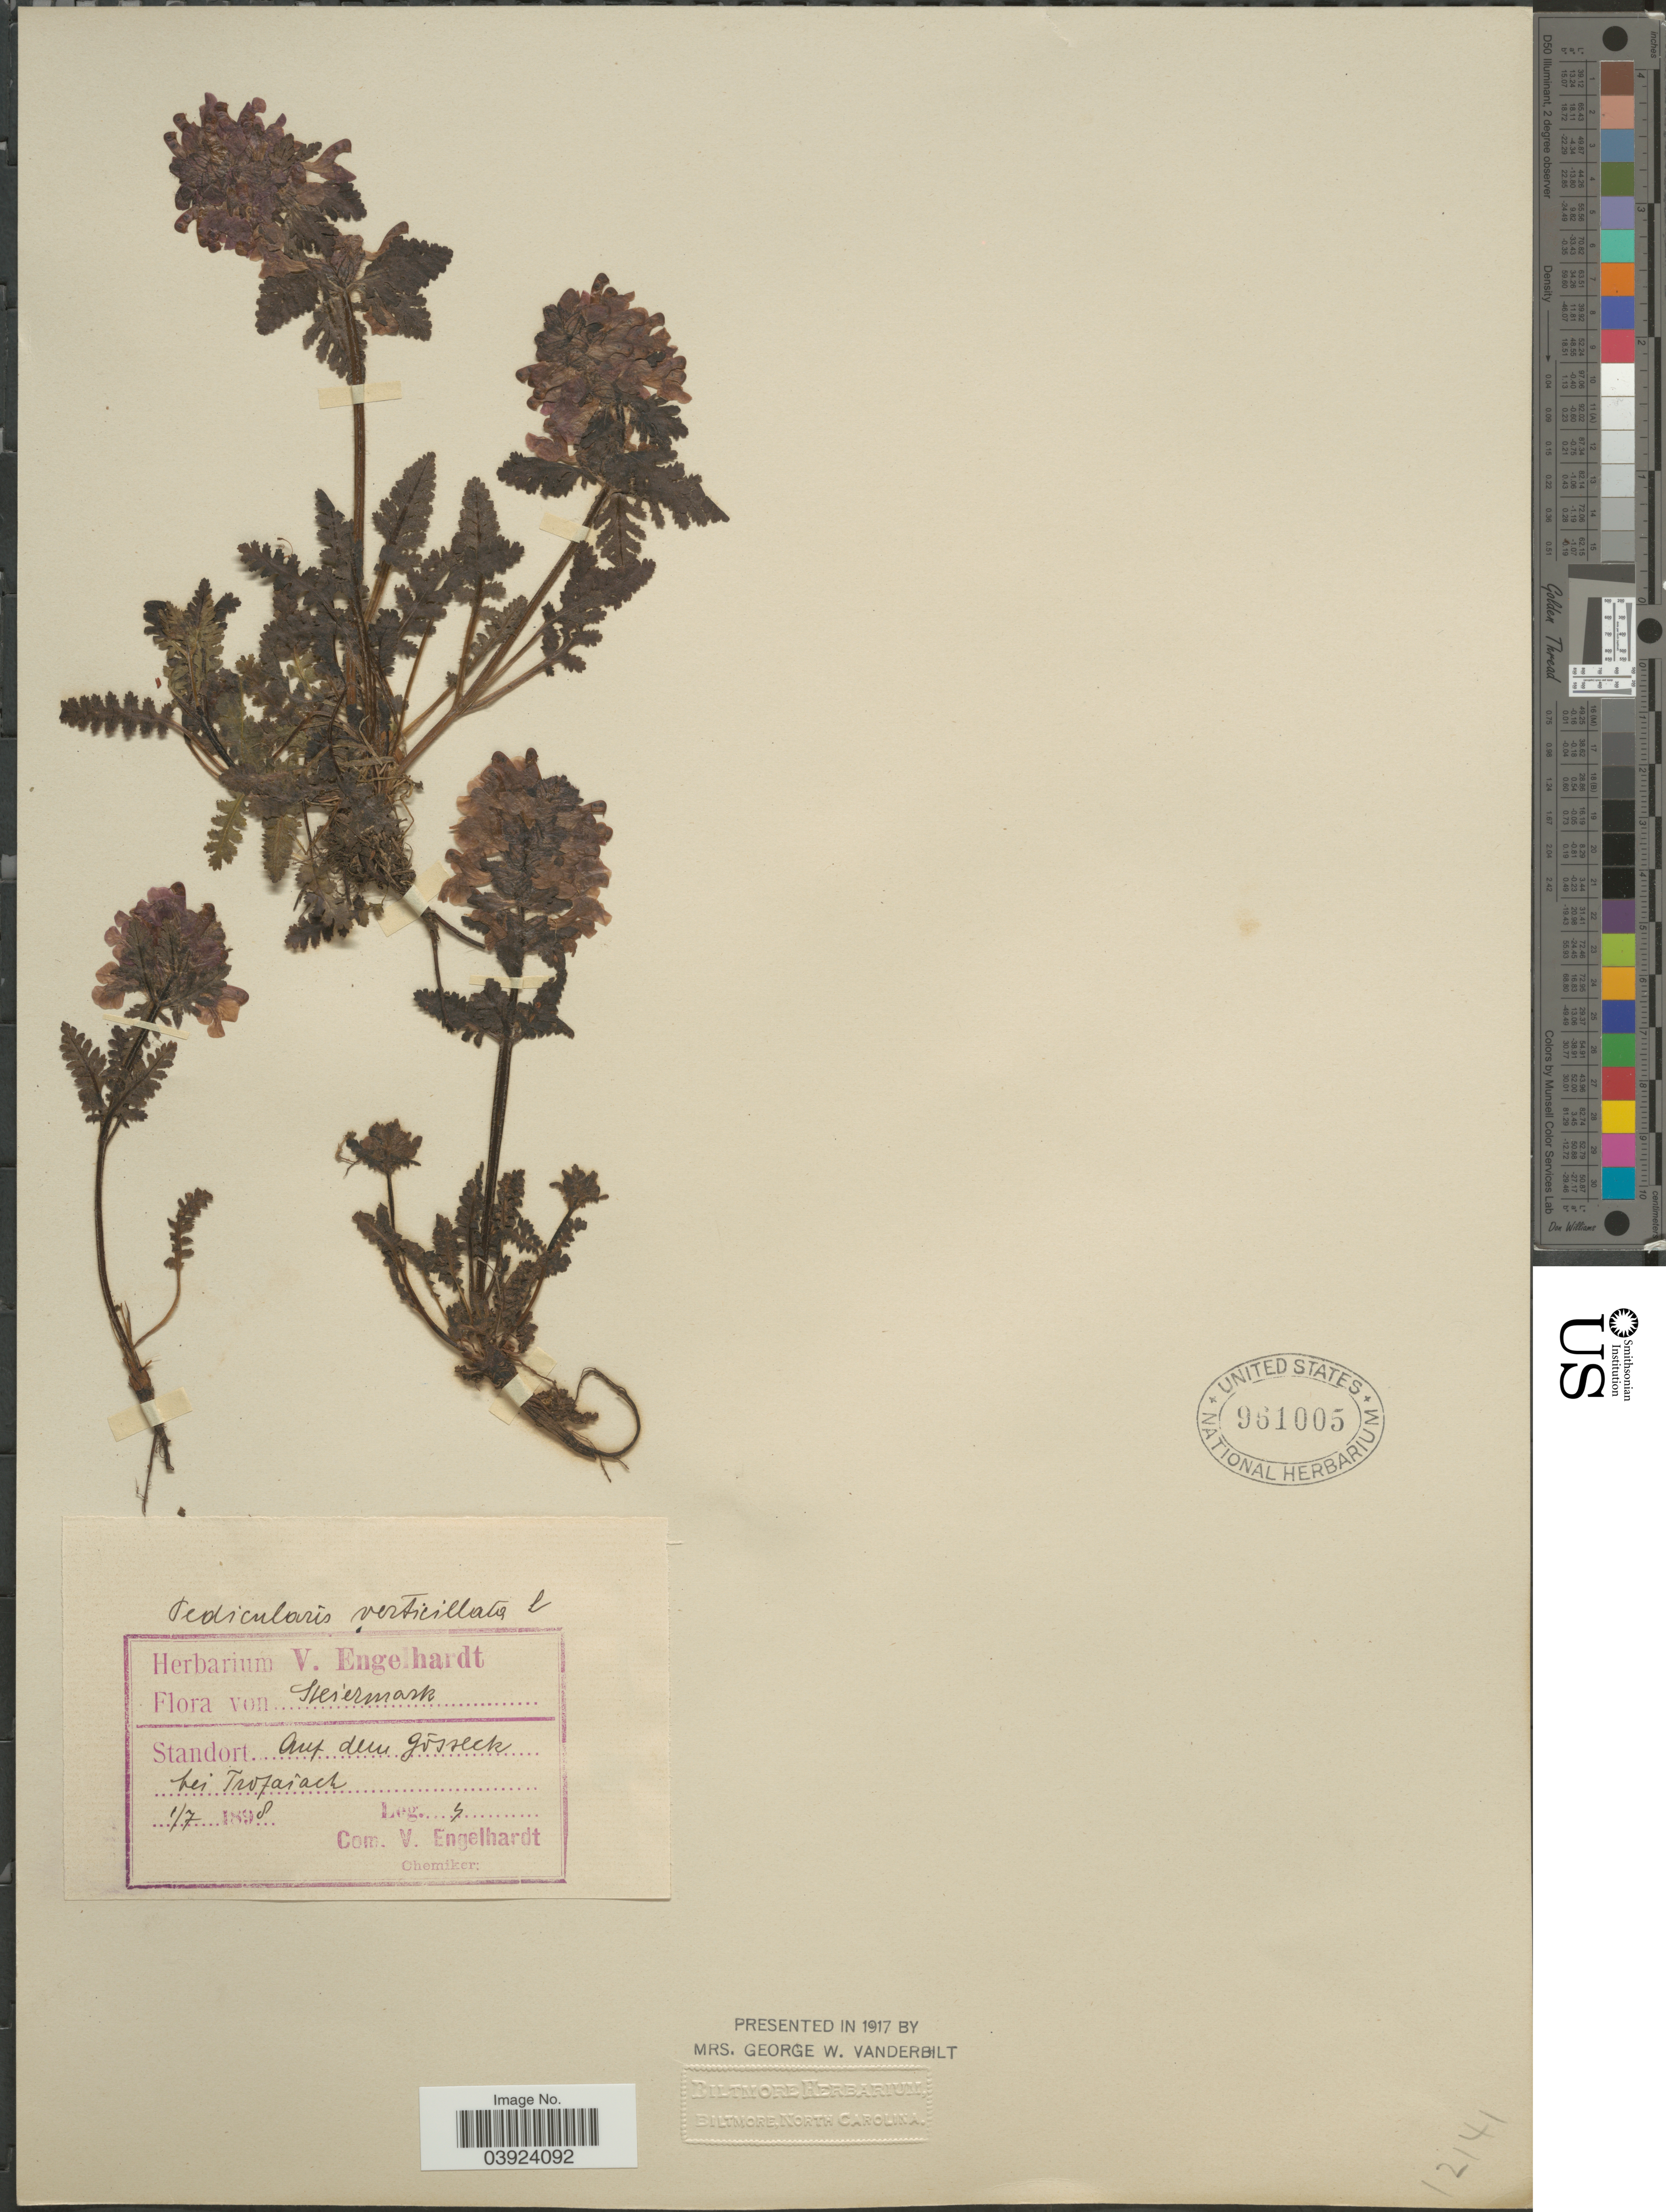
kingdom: Plantae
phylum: Tracheophyta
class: Magnoliopsida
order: Lamiales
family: Orobanchaceae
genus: Pedicularis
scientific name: Pedicularis verticillata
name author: L.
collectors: V. Engelhardt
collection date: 1898-07-01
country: Austria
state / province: Steiermark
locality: Standort auf dem Gósseck bei Trofaiach.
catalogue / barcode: US 961005